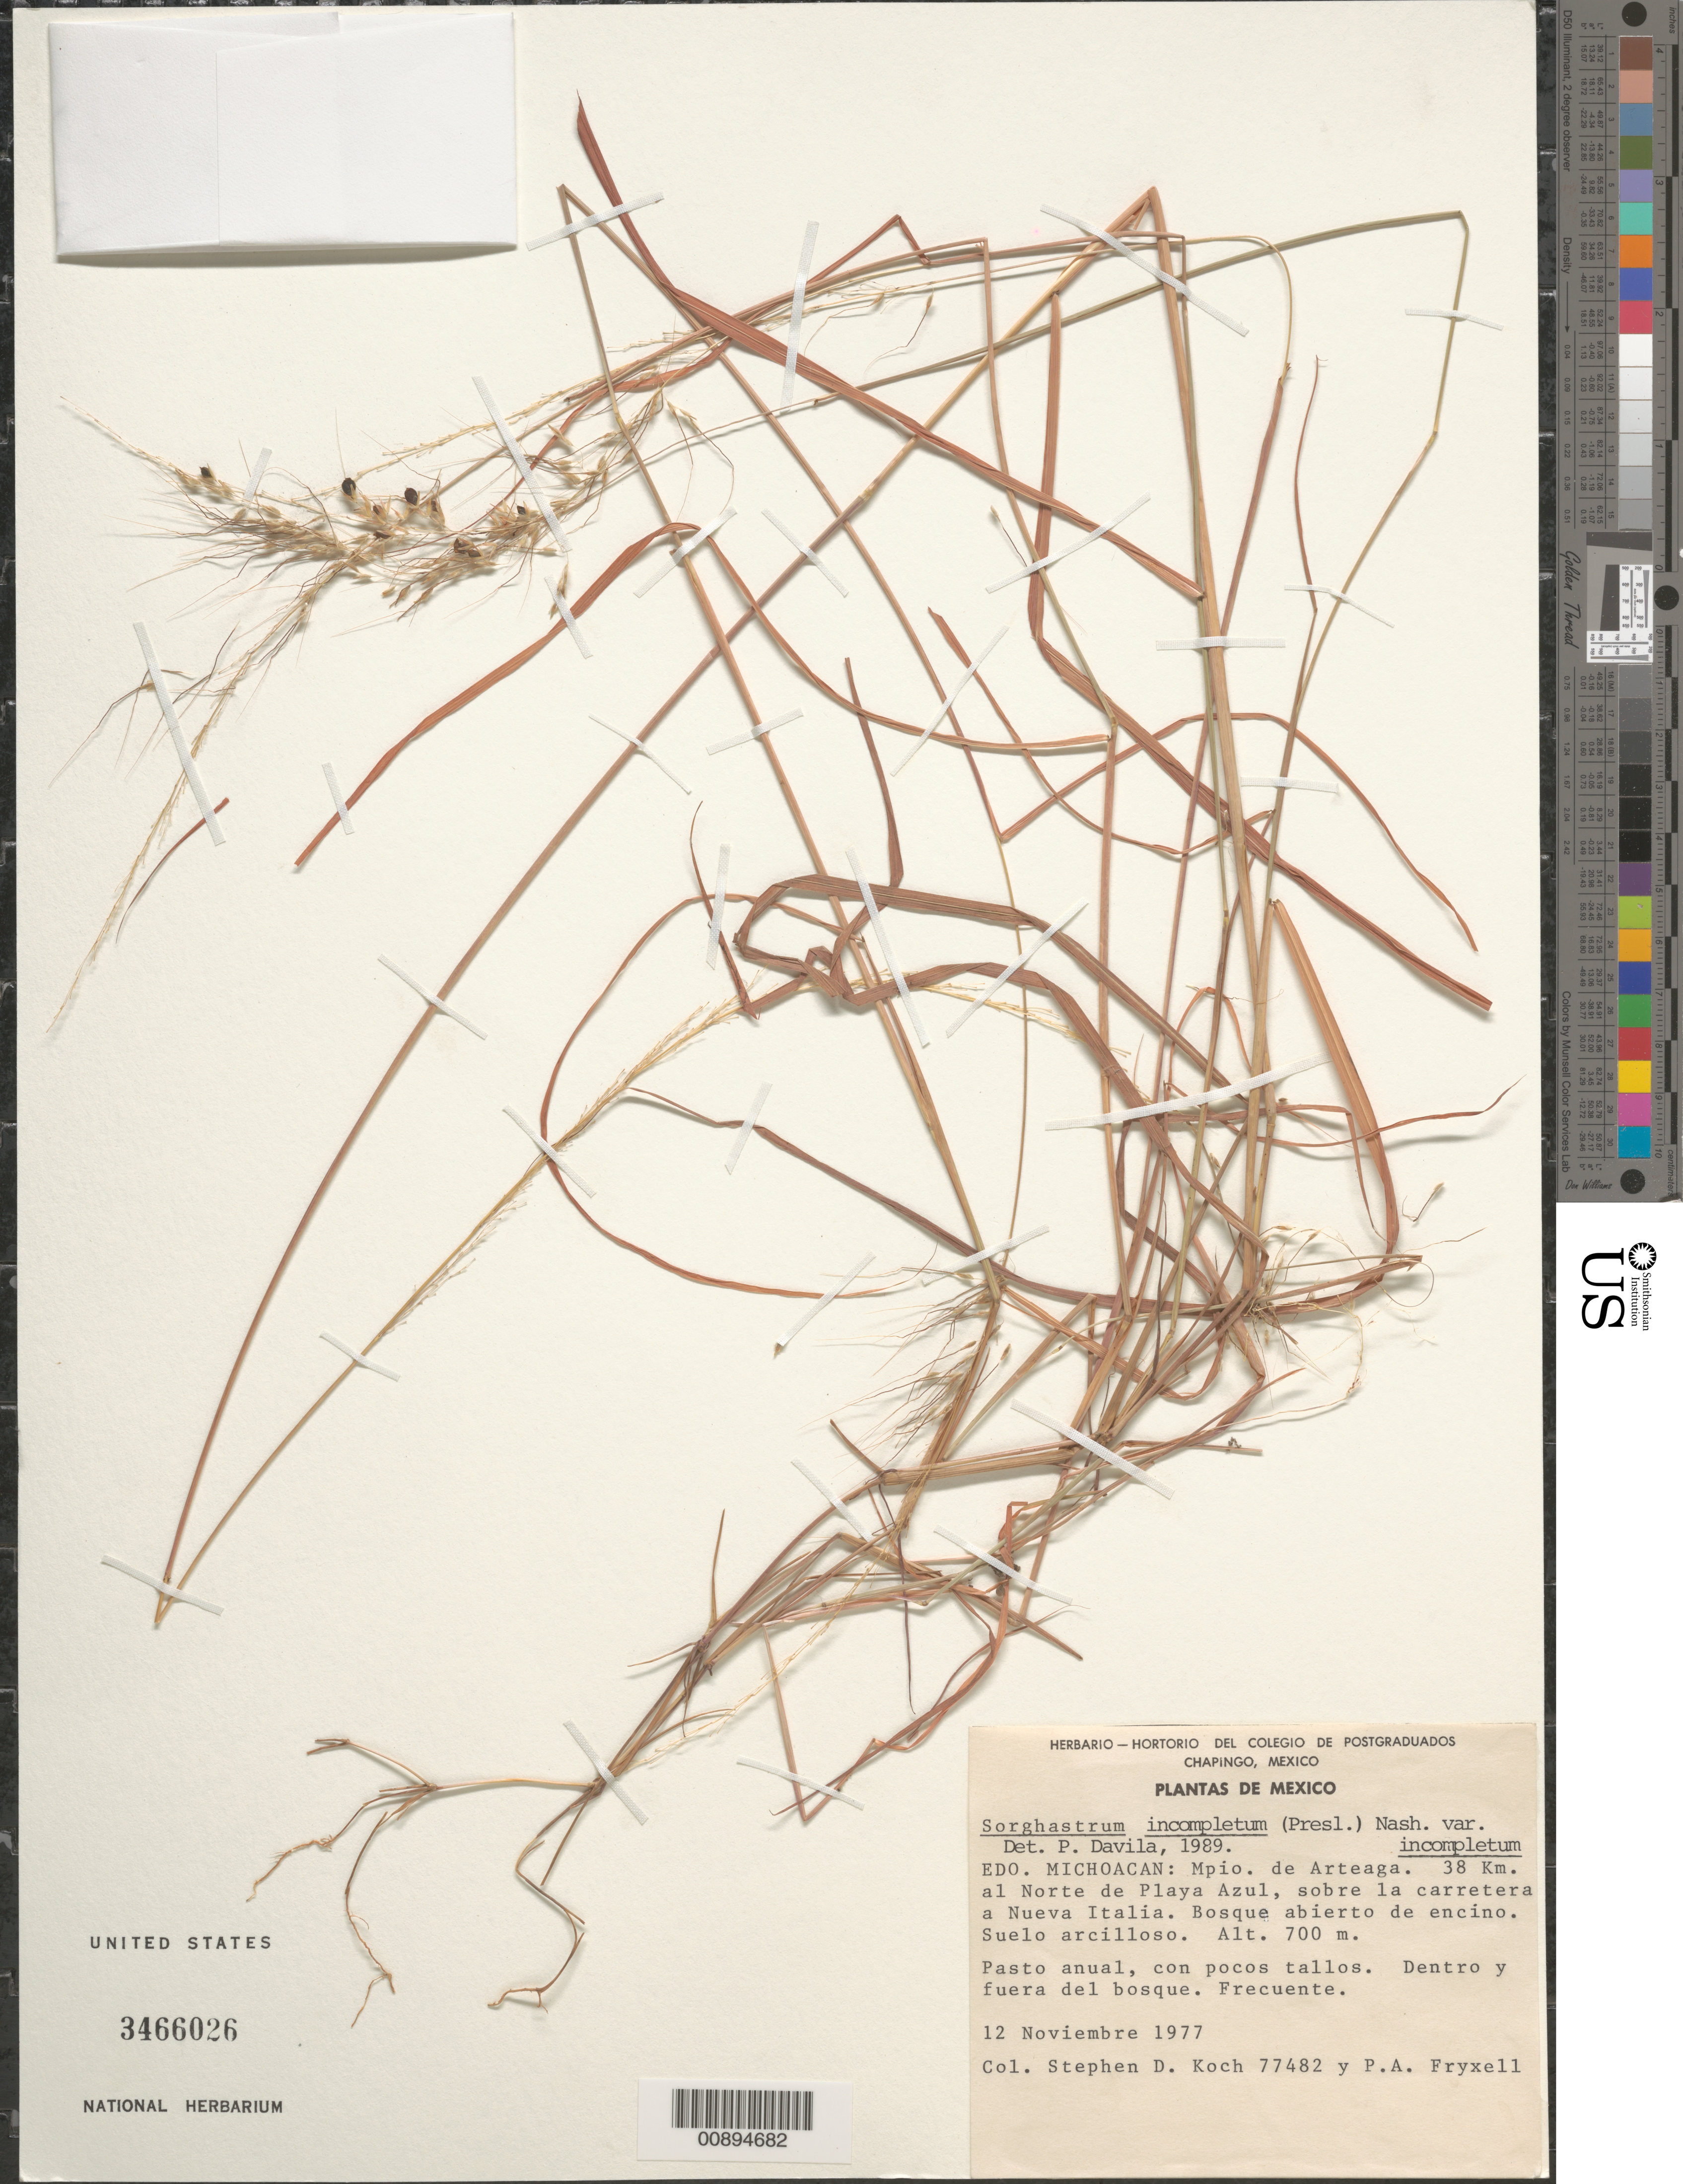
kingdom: Plantae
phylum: Tracheophyta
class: Liliopsida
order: Poales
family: Poaceae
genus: Sorghastrum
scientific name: Sorghastrum incompletum var. incompletum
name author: (J. Presl) Nash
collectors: S. D. Koch & P. A. Fryxell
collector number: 77482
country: Mexico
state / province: Michoacán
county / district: Arteaga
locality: Arteaga, Norte de Playa Azul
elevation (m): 700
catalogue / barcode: US 3466026